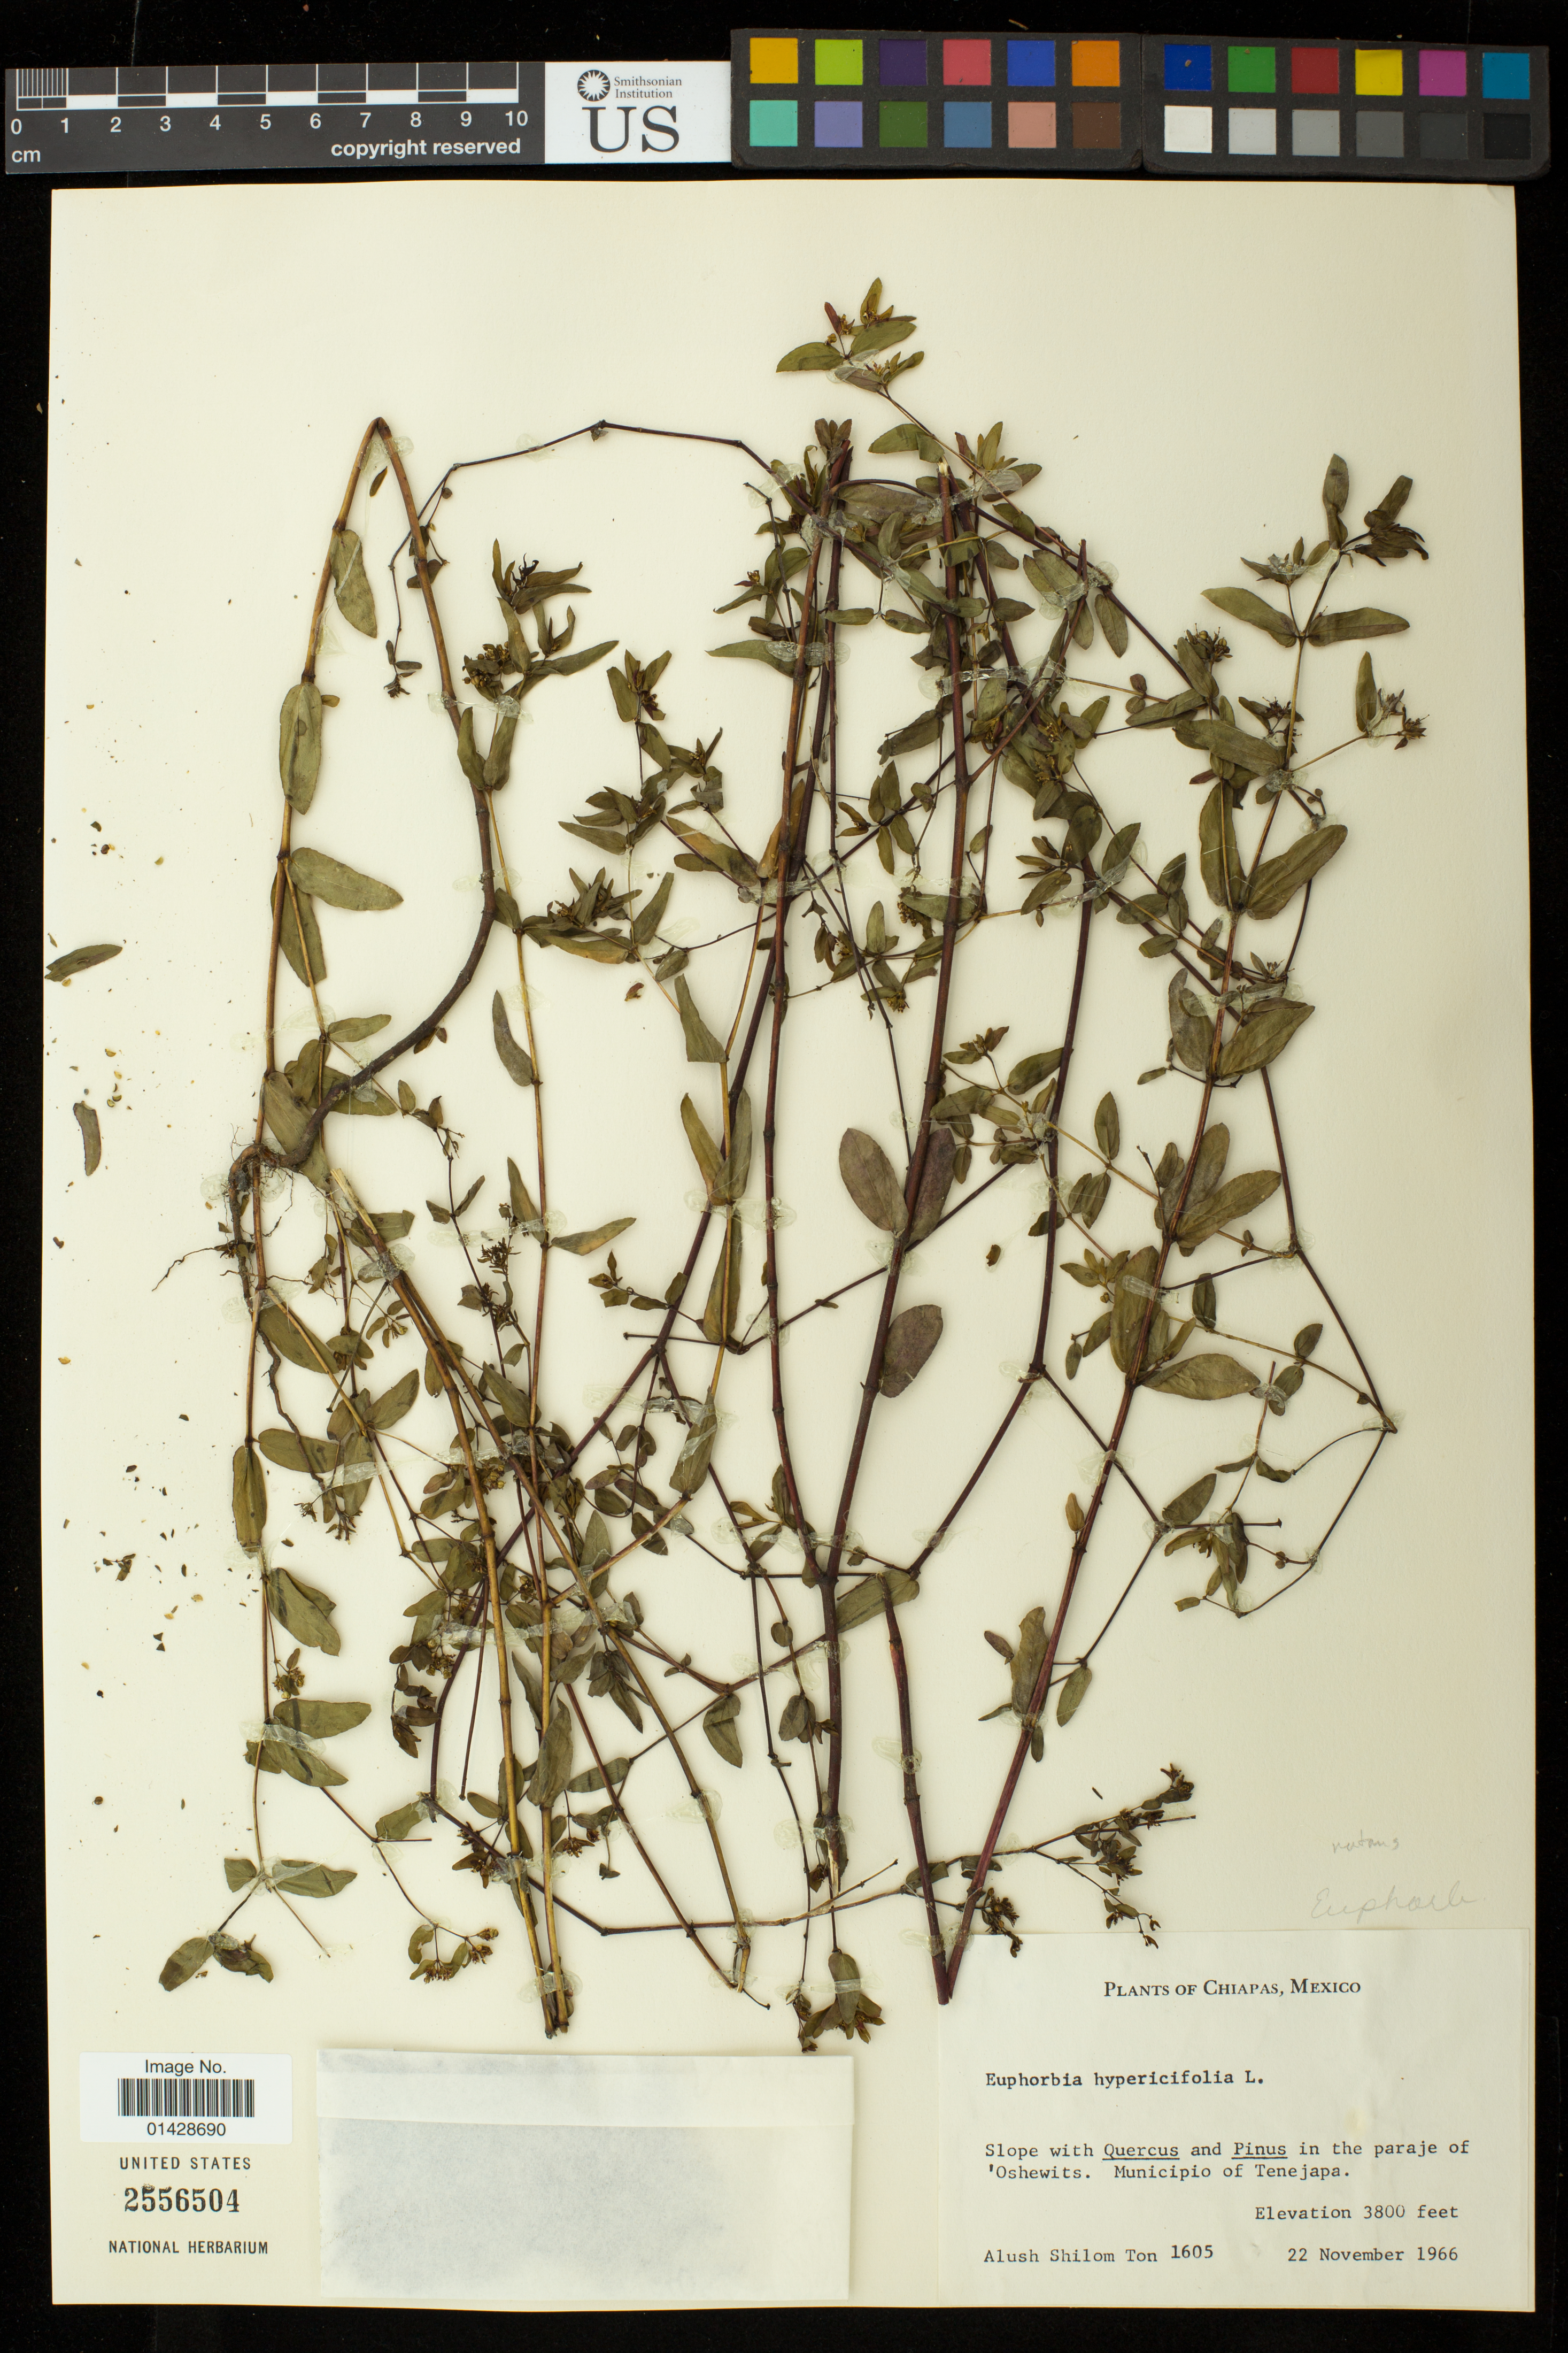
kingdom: Plantae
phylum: Tracheophyta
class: Magnoliopsida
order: Malpighiales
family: Euphorbiaceae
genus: Euphorbia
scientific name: Euphorbia nutans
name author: Lag.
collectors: A. S. Ton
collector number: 1605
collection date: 1966-11-22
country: Mexico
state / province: Chiapas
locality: Paraje of 'Oshewits. Municipio of Tenejapa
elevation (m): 1158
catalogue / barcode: US 2556504